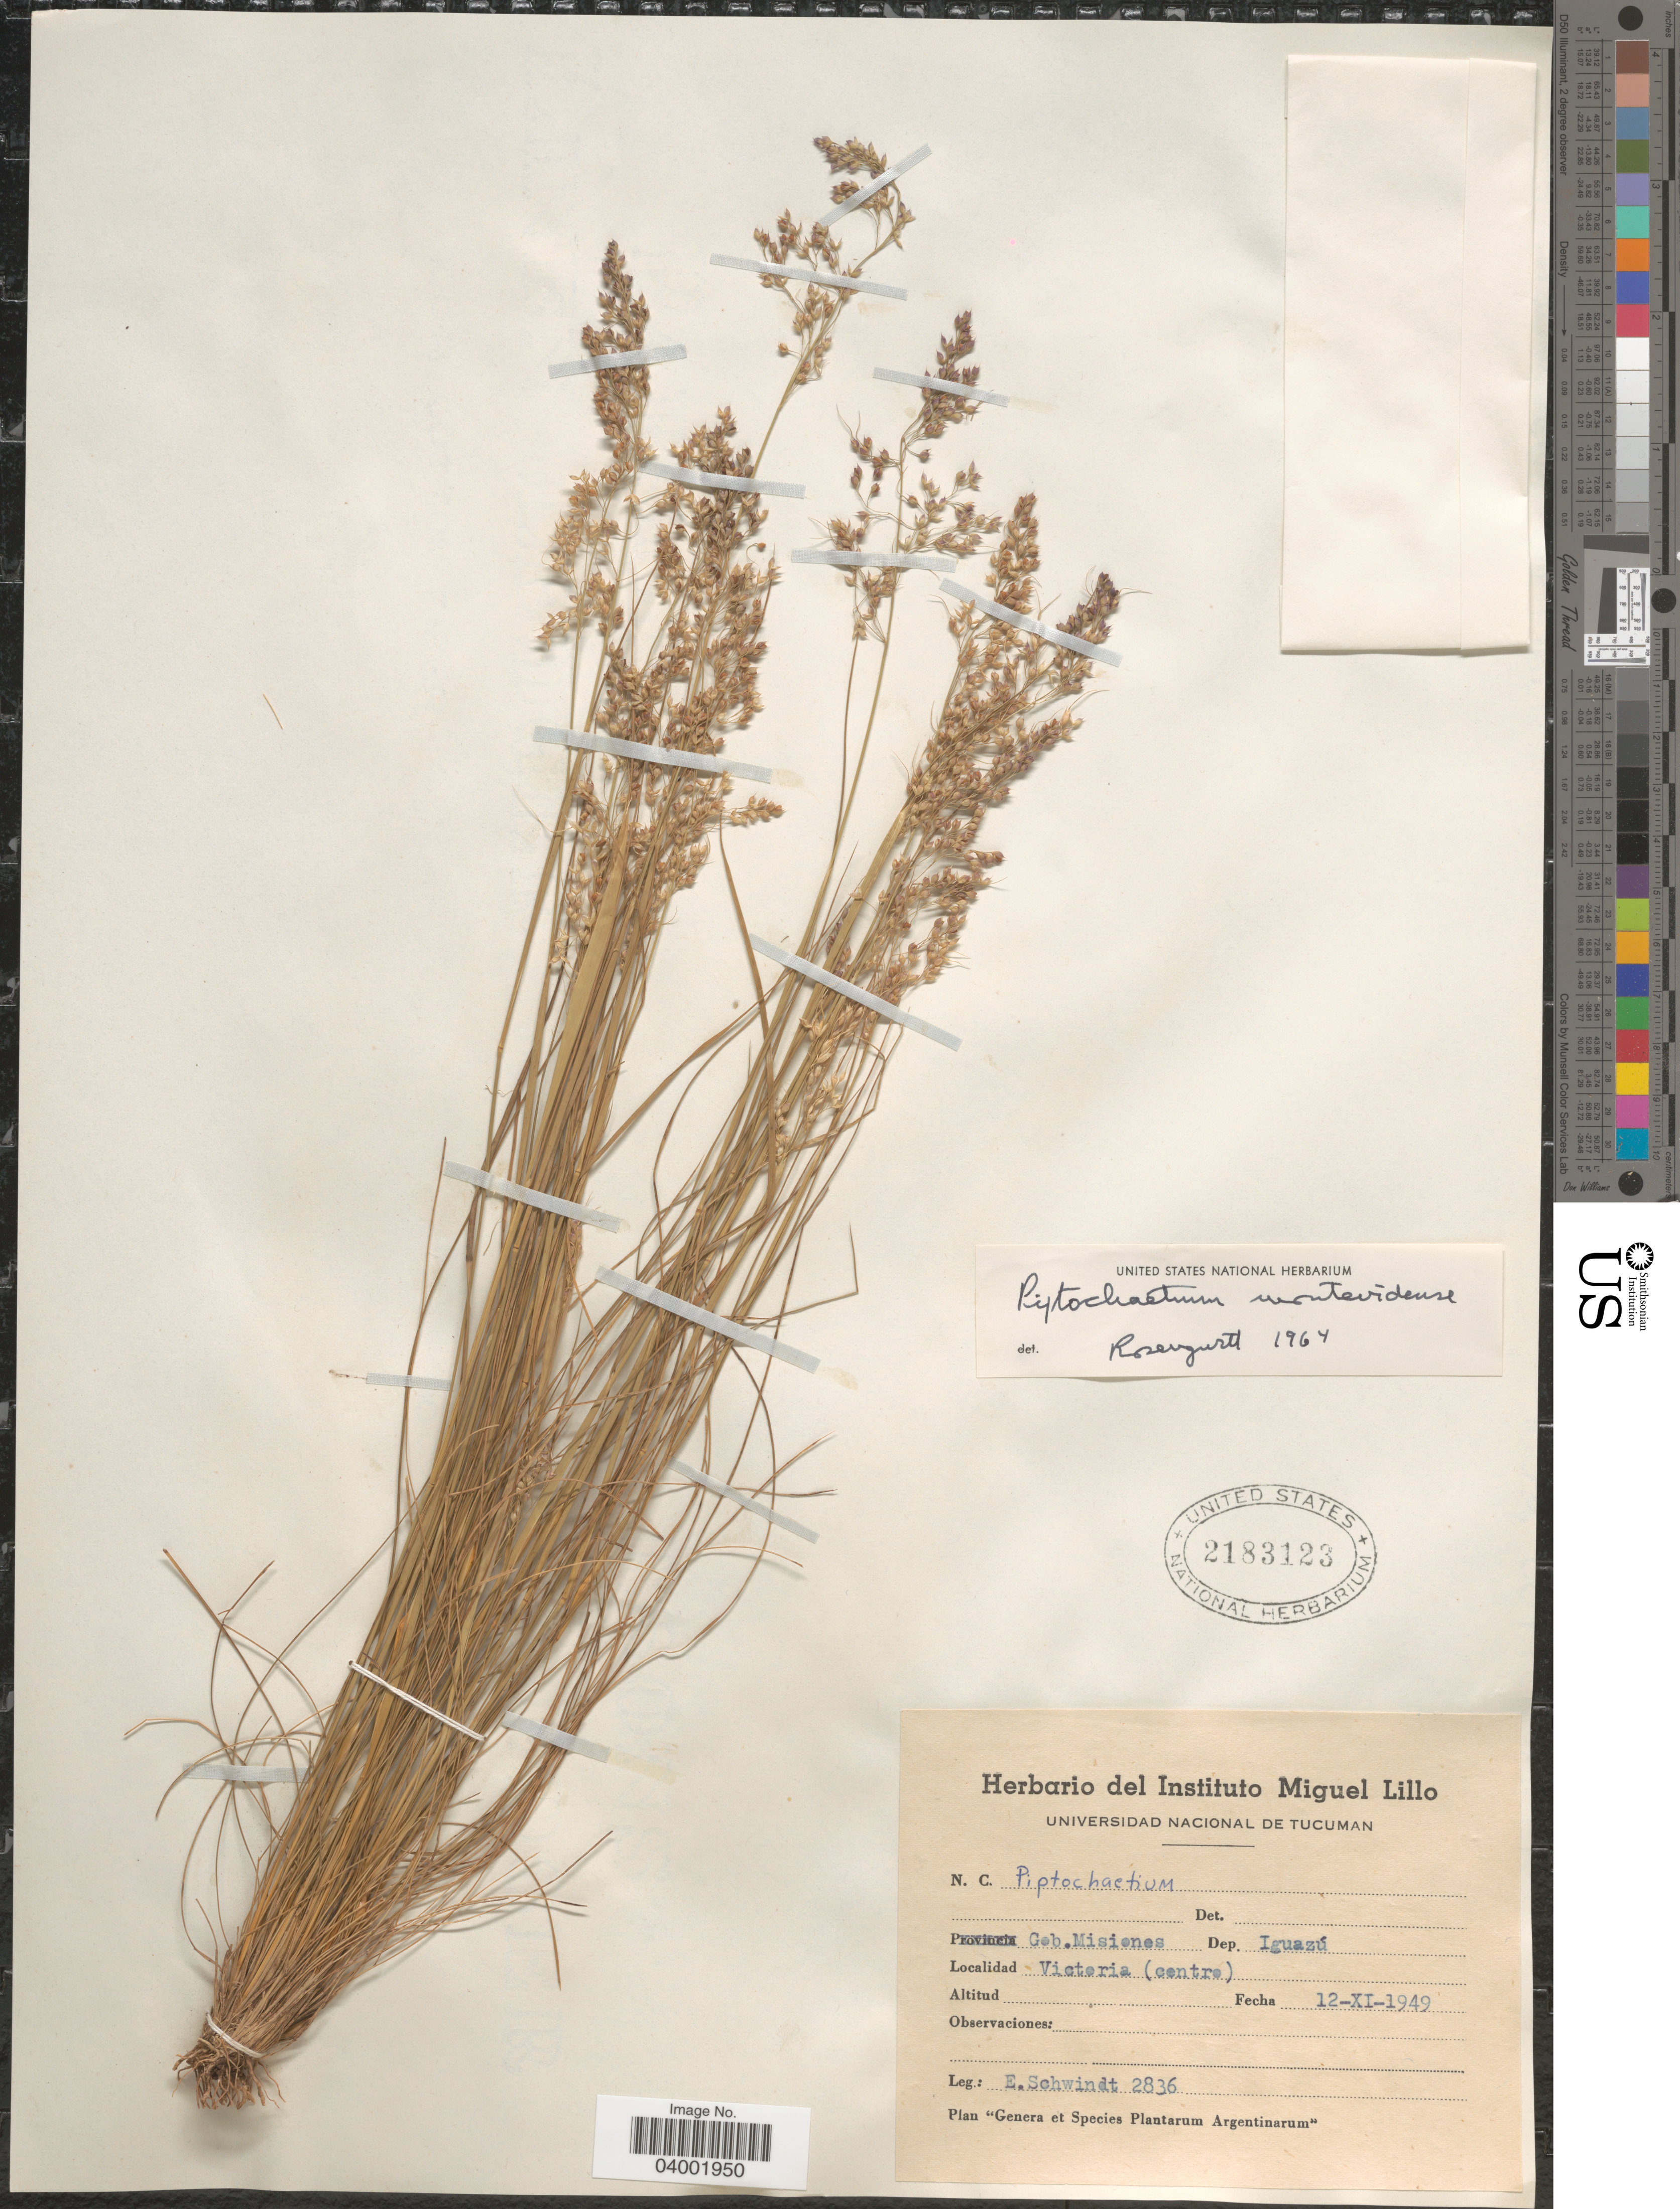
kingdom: Plantae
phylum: Tracheophyta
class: Liliopsida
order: Poales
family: Poaceae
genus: Piptochaetium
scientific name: Piptochaetium montevidense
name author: (Spreng.) Parodi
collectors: E. Schwindt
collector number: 2836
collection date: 1949-11-12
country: Argentina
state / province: Misiones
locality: Gob. Misiones. Dep. Iguazú. Victoria (centre).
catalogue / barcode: US 2183123